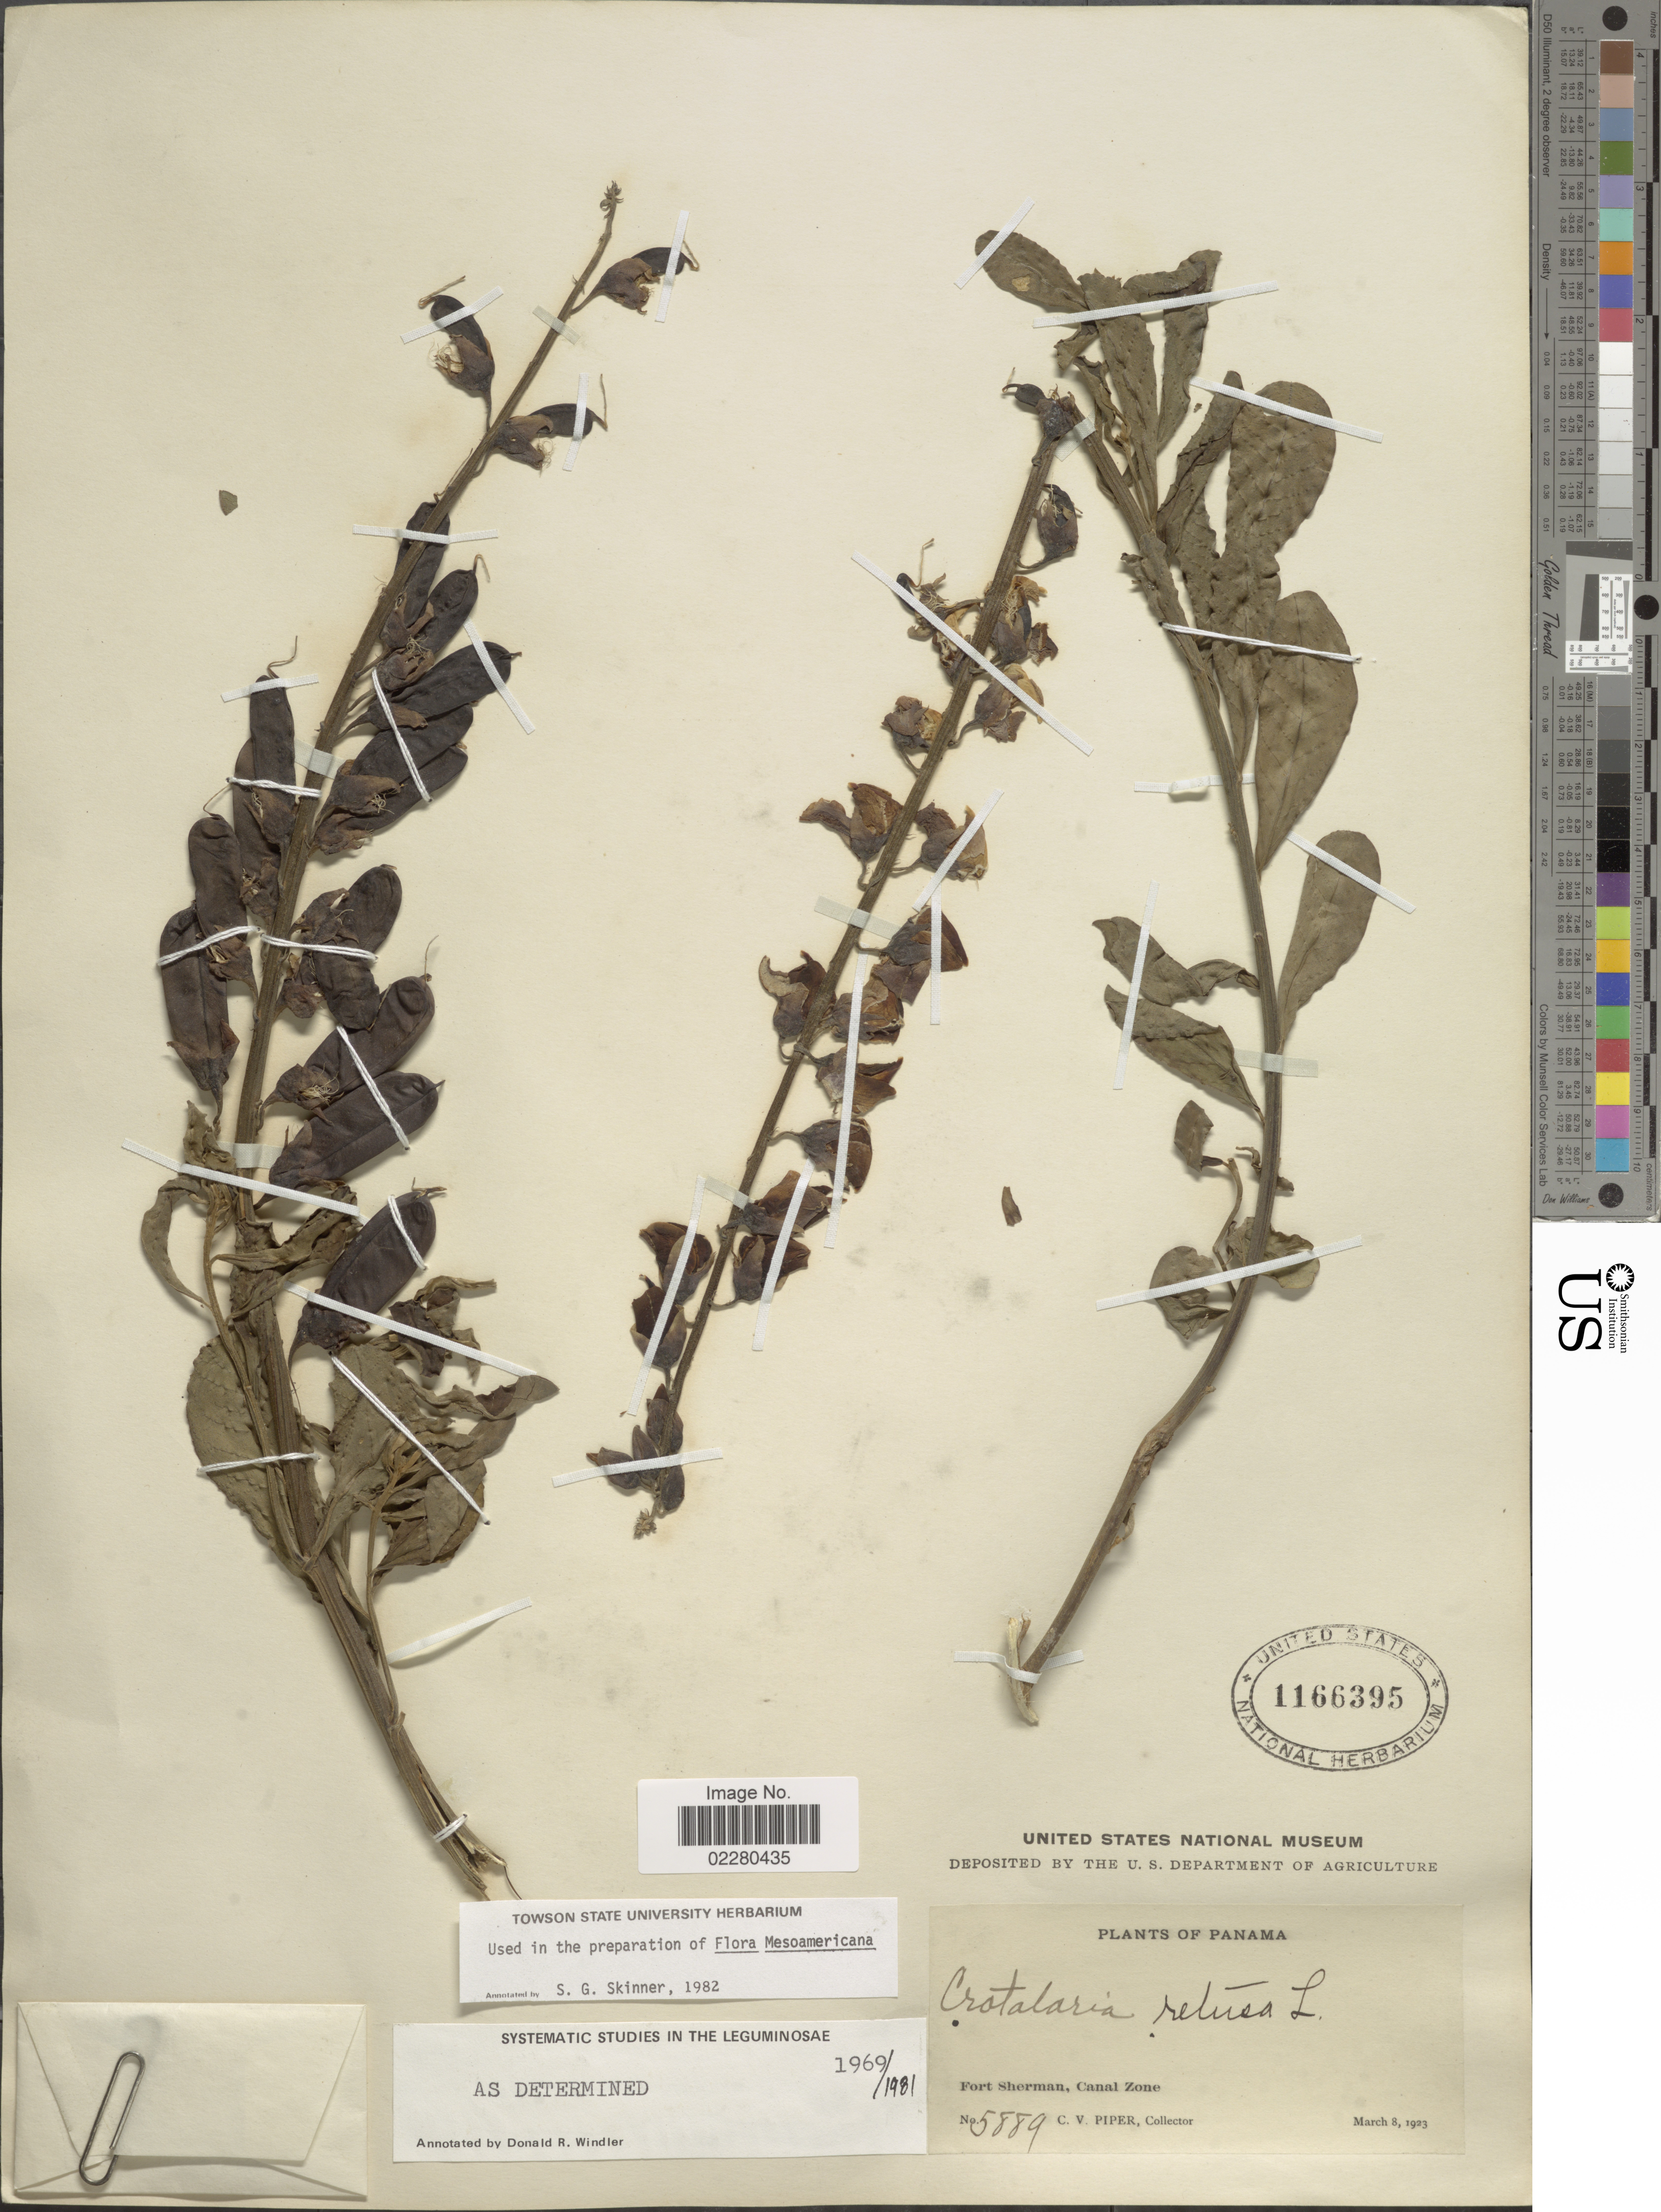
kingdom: Plantae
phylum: Tracheophyta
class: Magnoliopsida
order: Fabales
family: Fabaceae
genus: Crotalaria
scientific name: Crotalaria retusa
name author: L.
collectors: C. V. Piper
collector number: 5889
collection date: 1923-03-08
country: Panama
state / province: Colón / Panamá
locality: Fort Sherman, Canal Zone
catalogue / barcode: US 1166395